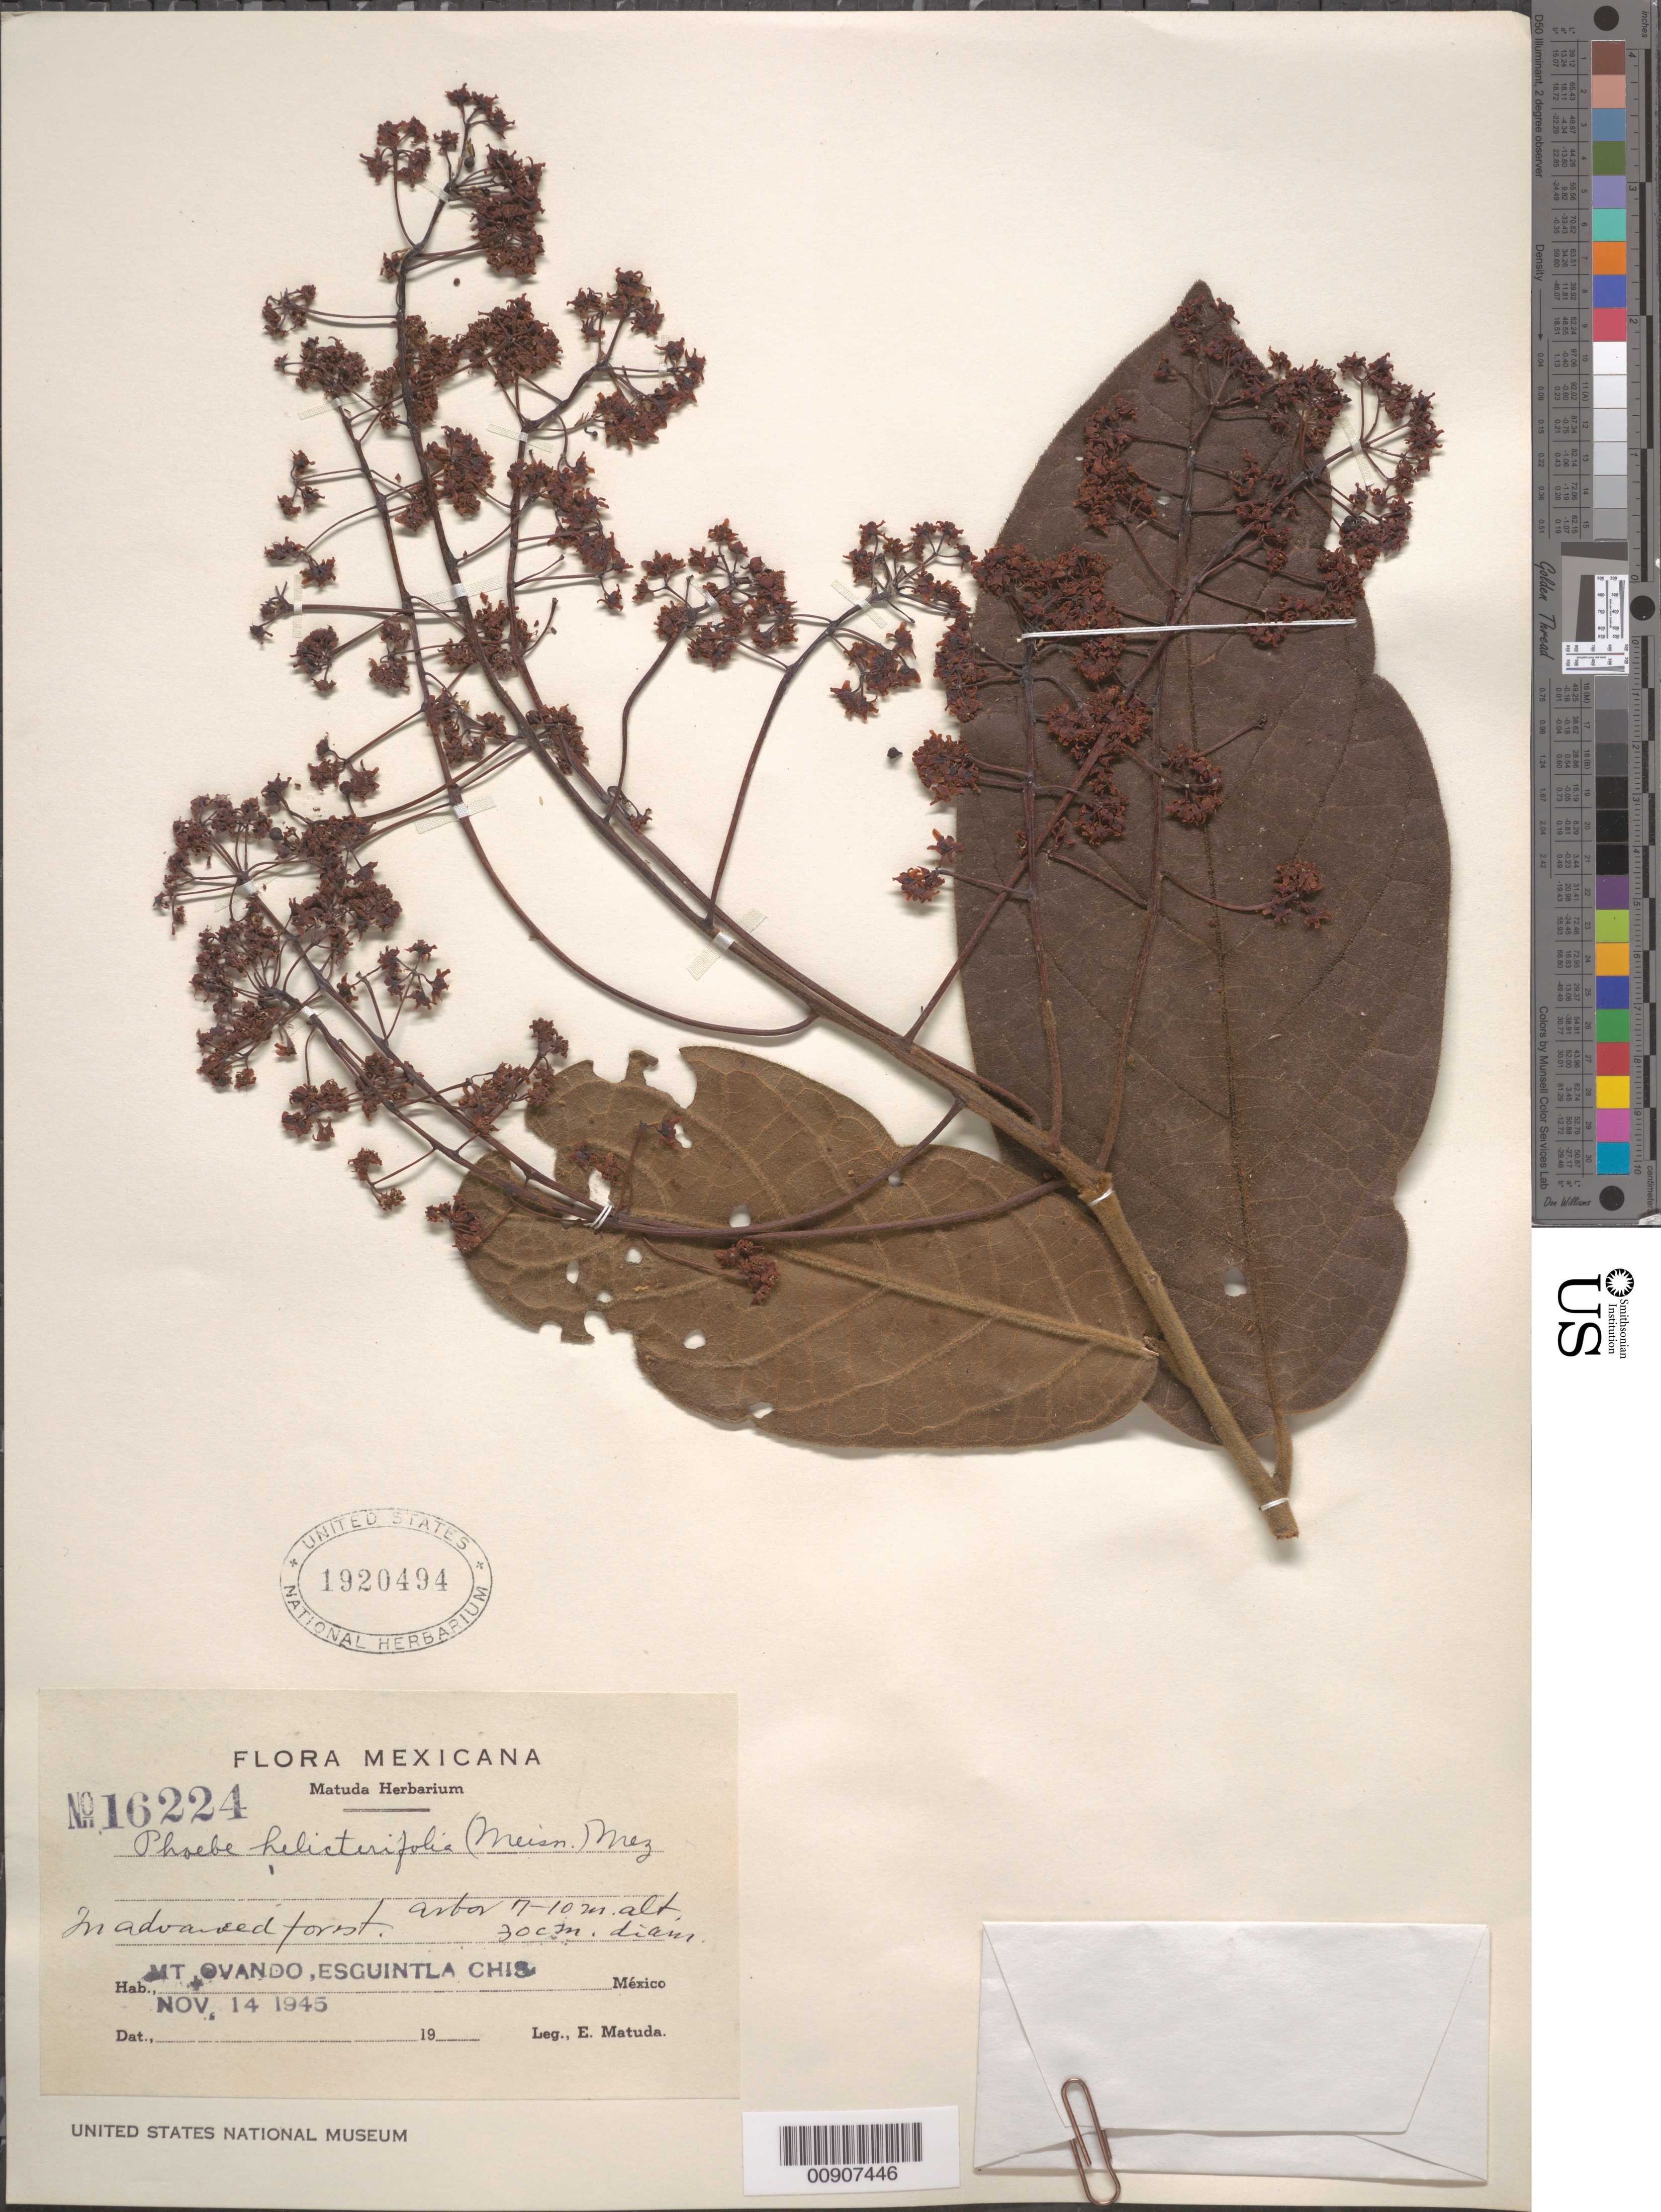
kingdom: Plantae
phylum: Tracheophyta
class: Magnoliopsida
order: Laurales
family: Lauraceae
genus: Phoebe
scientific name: Phoebe helicterifolia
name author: (Meisn.) Mez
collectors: E. Matuda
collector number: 16224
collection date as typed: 14 Nov 1945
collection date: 1945-11-14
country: Mexico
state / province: Chiapas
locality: Mt. Ovando, Escuintla, Chiapas.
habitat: In advanced forest.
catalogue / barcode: US 1920494